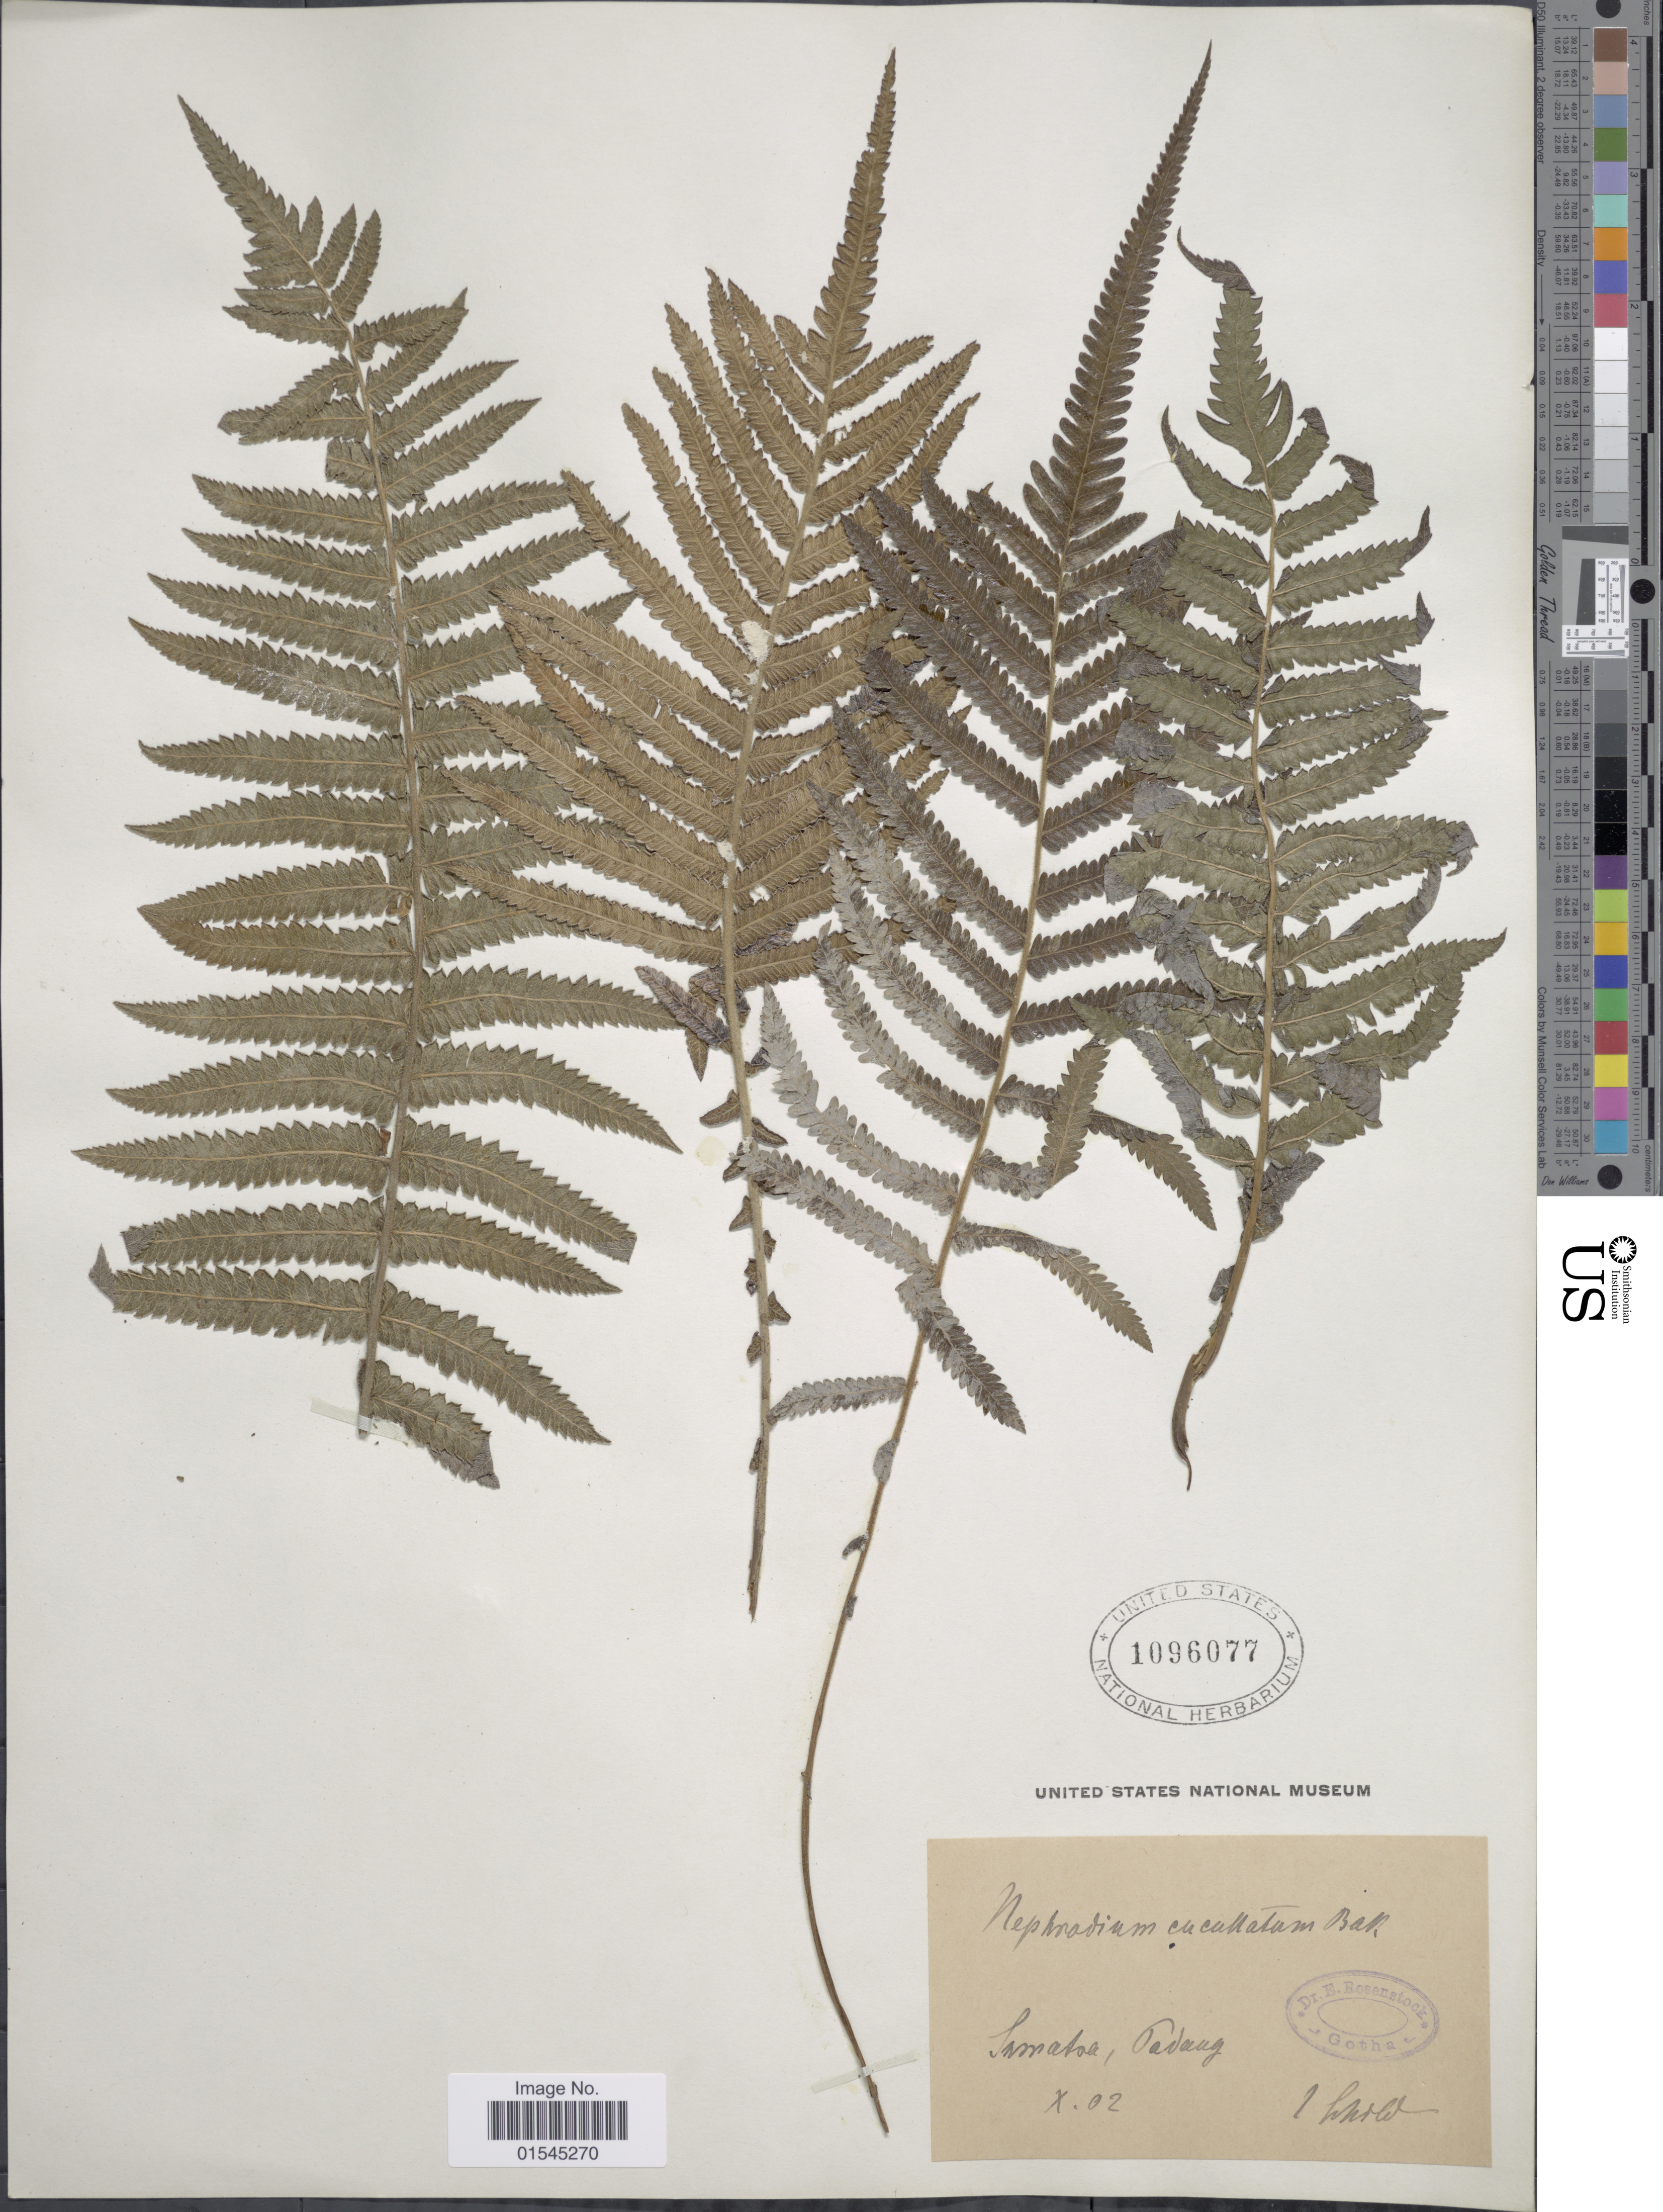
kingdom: Plantae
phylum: Tracheophyta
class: Polypodiopsida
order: Polypodiales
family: Thelypteridaceae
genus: Sphaerostephanos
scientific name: Sphaerostephanos unitus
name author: (L.) Holttum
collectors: F. Knoll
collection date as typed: Transcribed d/m/y: /10/2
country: Malaysia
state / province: Pahang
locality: Samatoa [interpreted]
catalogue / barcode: US 1096077